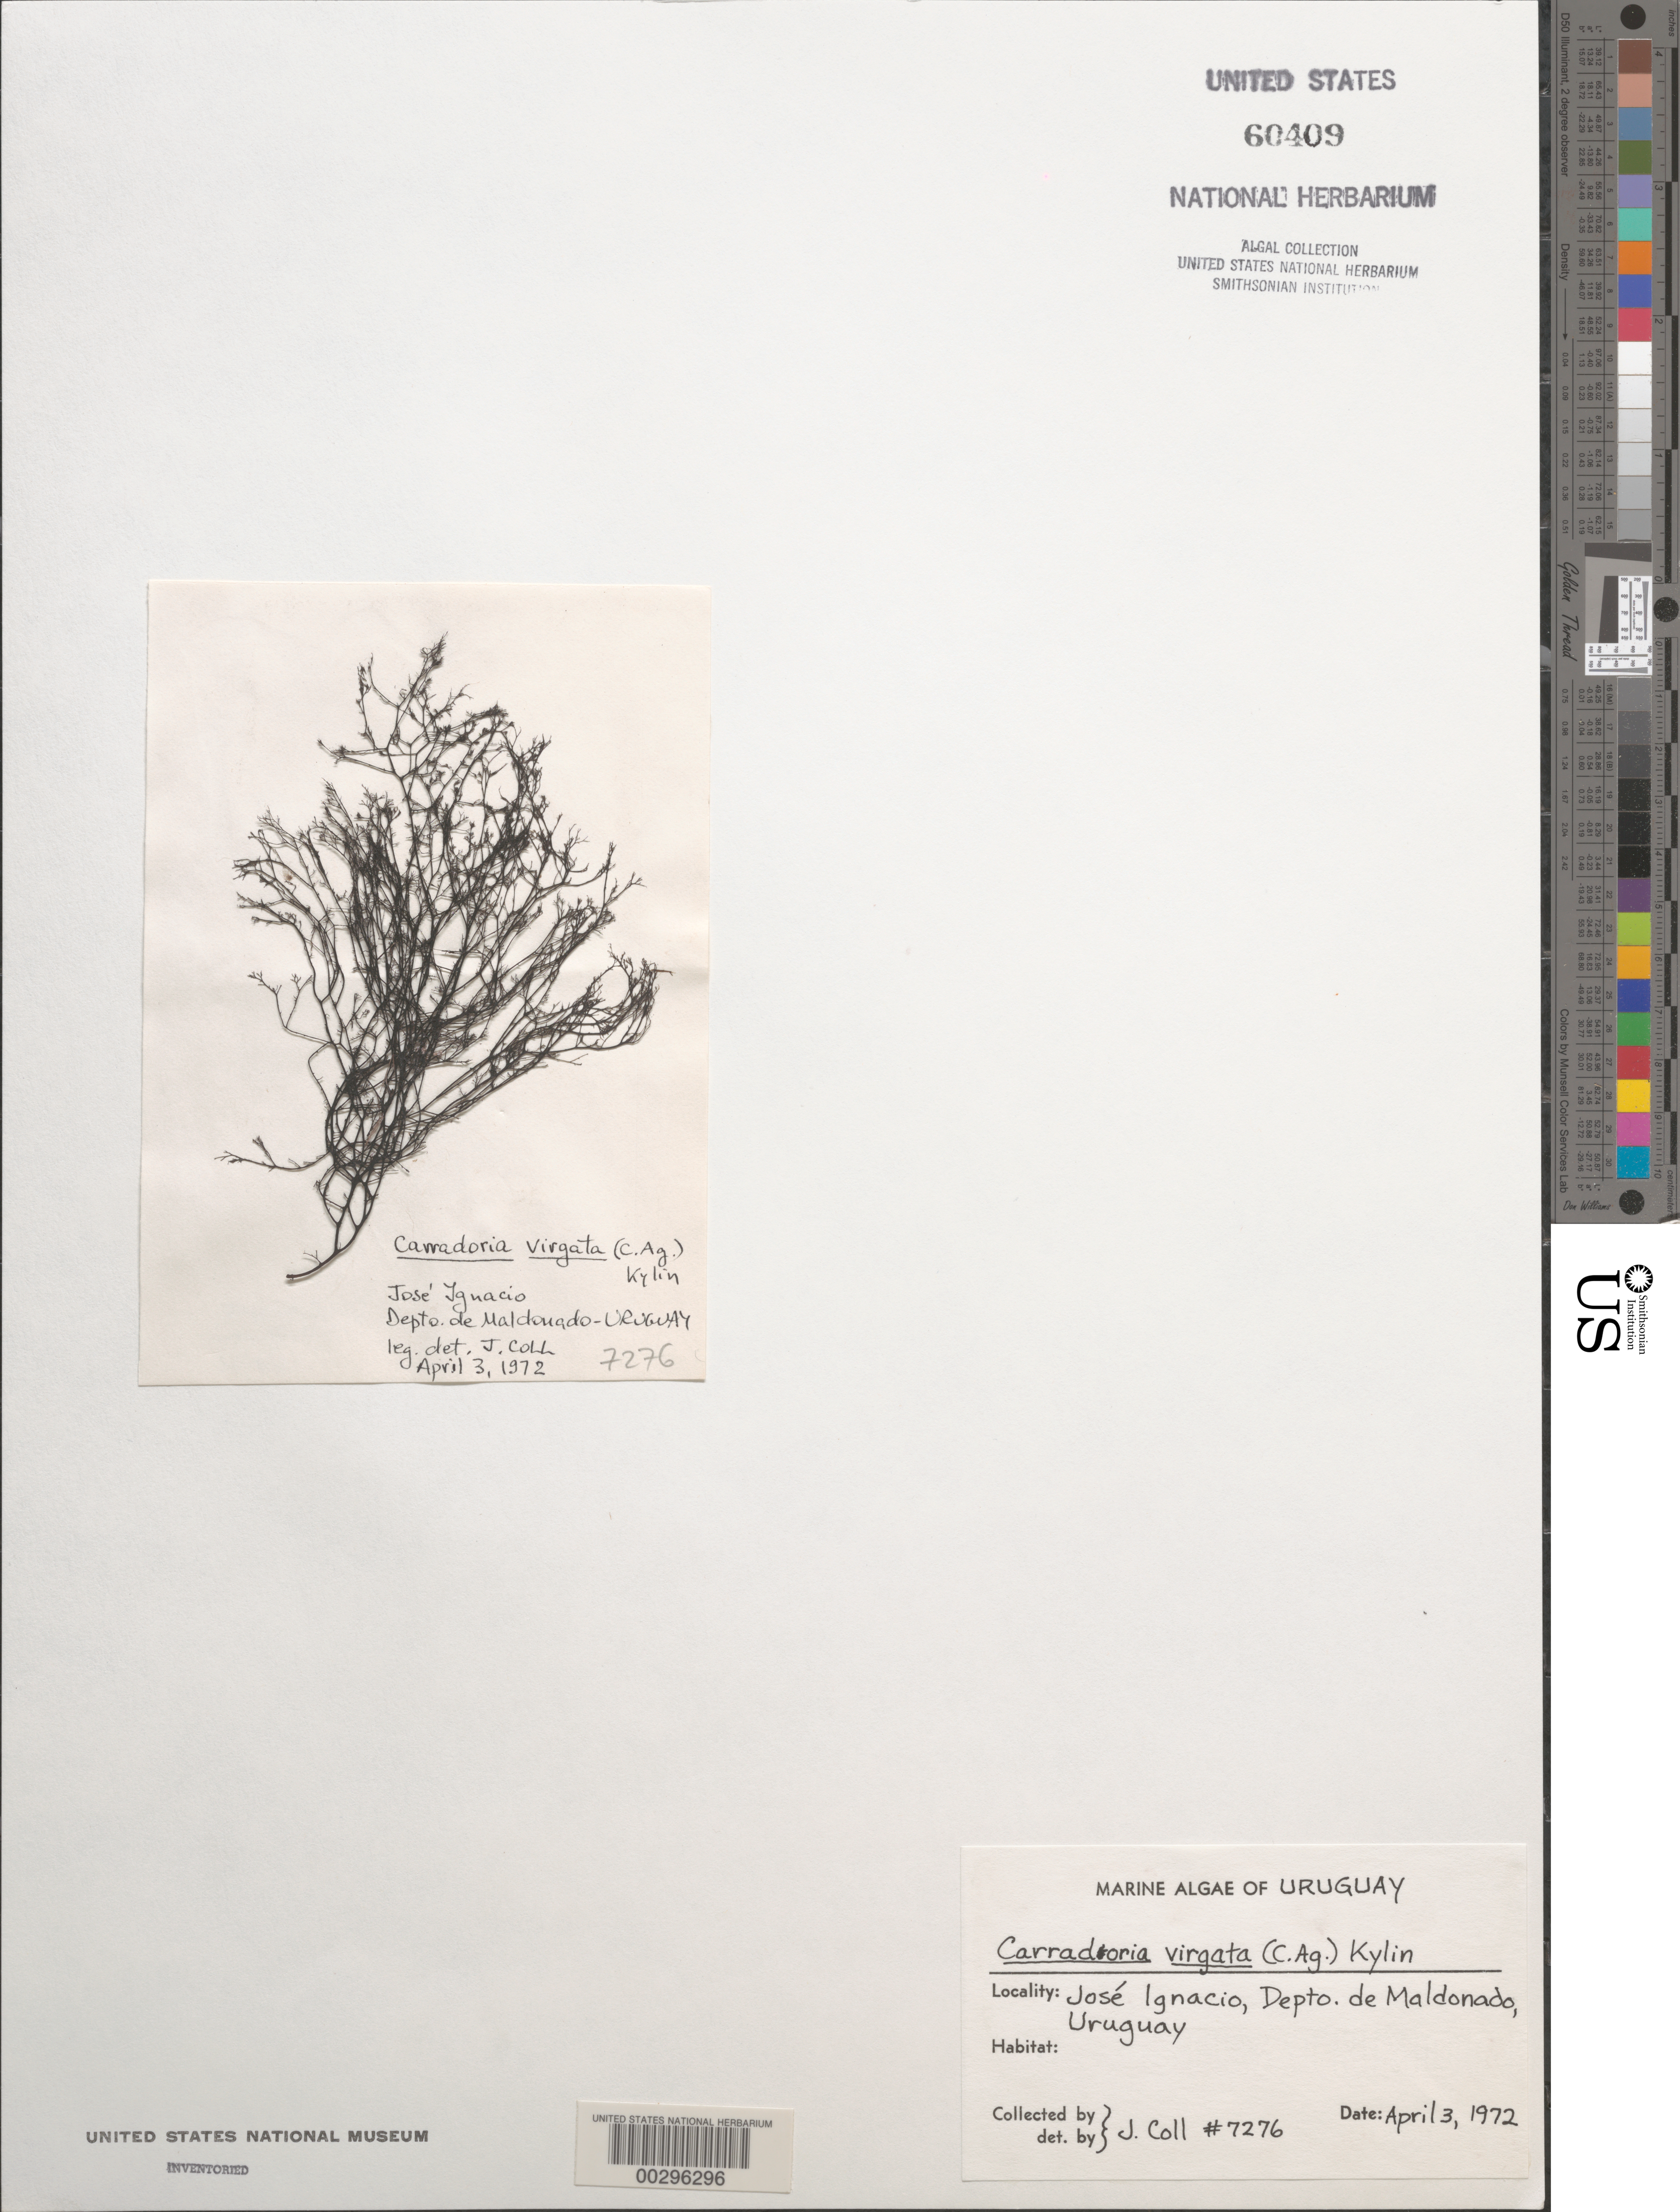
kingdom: Plantae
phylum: Rhodophyta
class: Florideophyceae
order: Ceramiales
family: Rhodomelaceae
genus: Carradoriella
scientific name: Carradoriella virgata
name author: (C. Agardh) P.C. Silva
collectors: J. Coll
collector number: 7276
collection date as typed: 03 Apr 1972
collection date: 1972-04-03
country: Uruguay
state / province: Maldonado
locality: Jose Ignacio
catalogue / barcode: US 60409